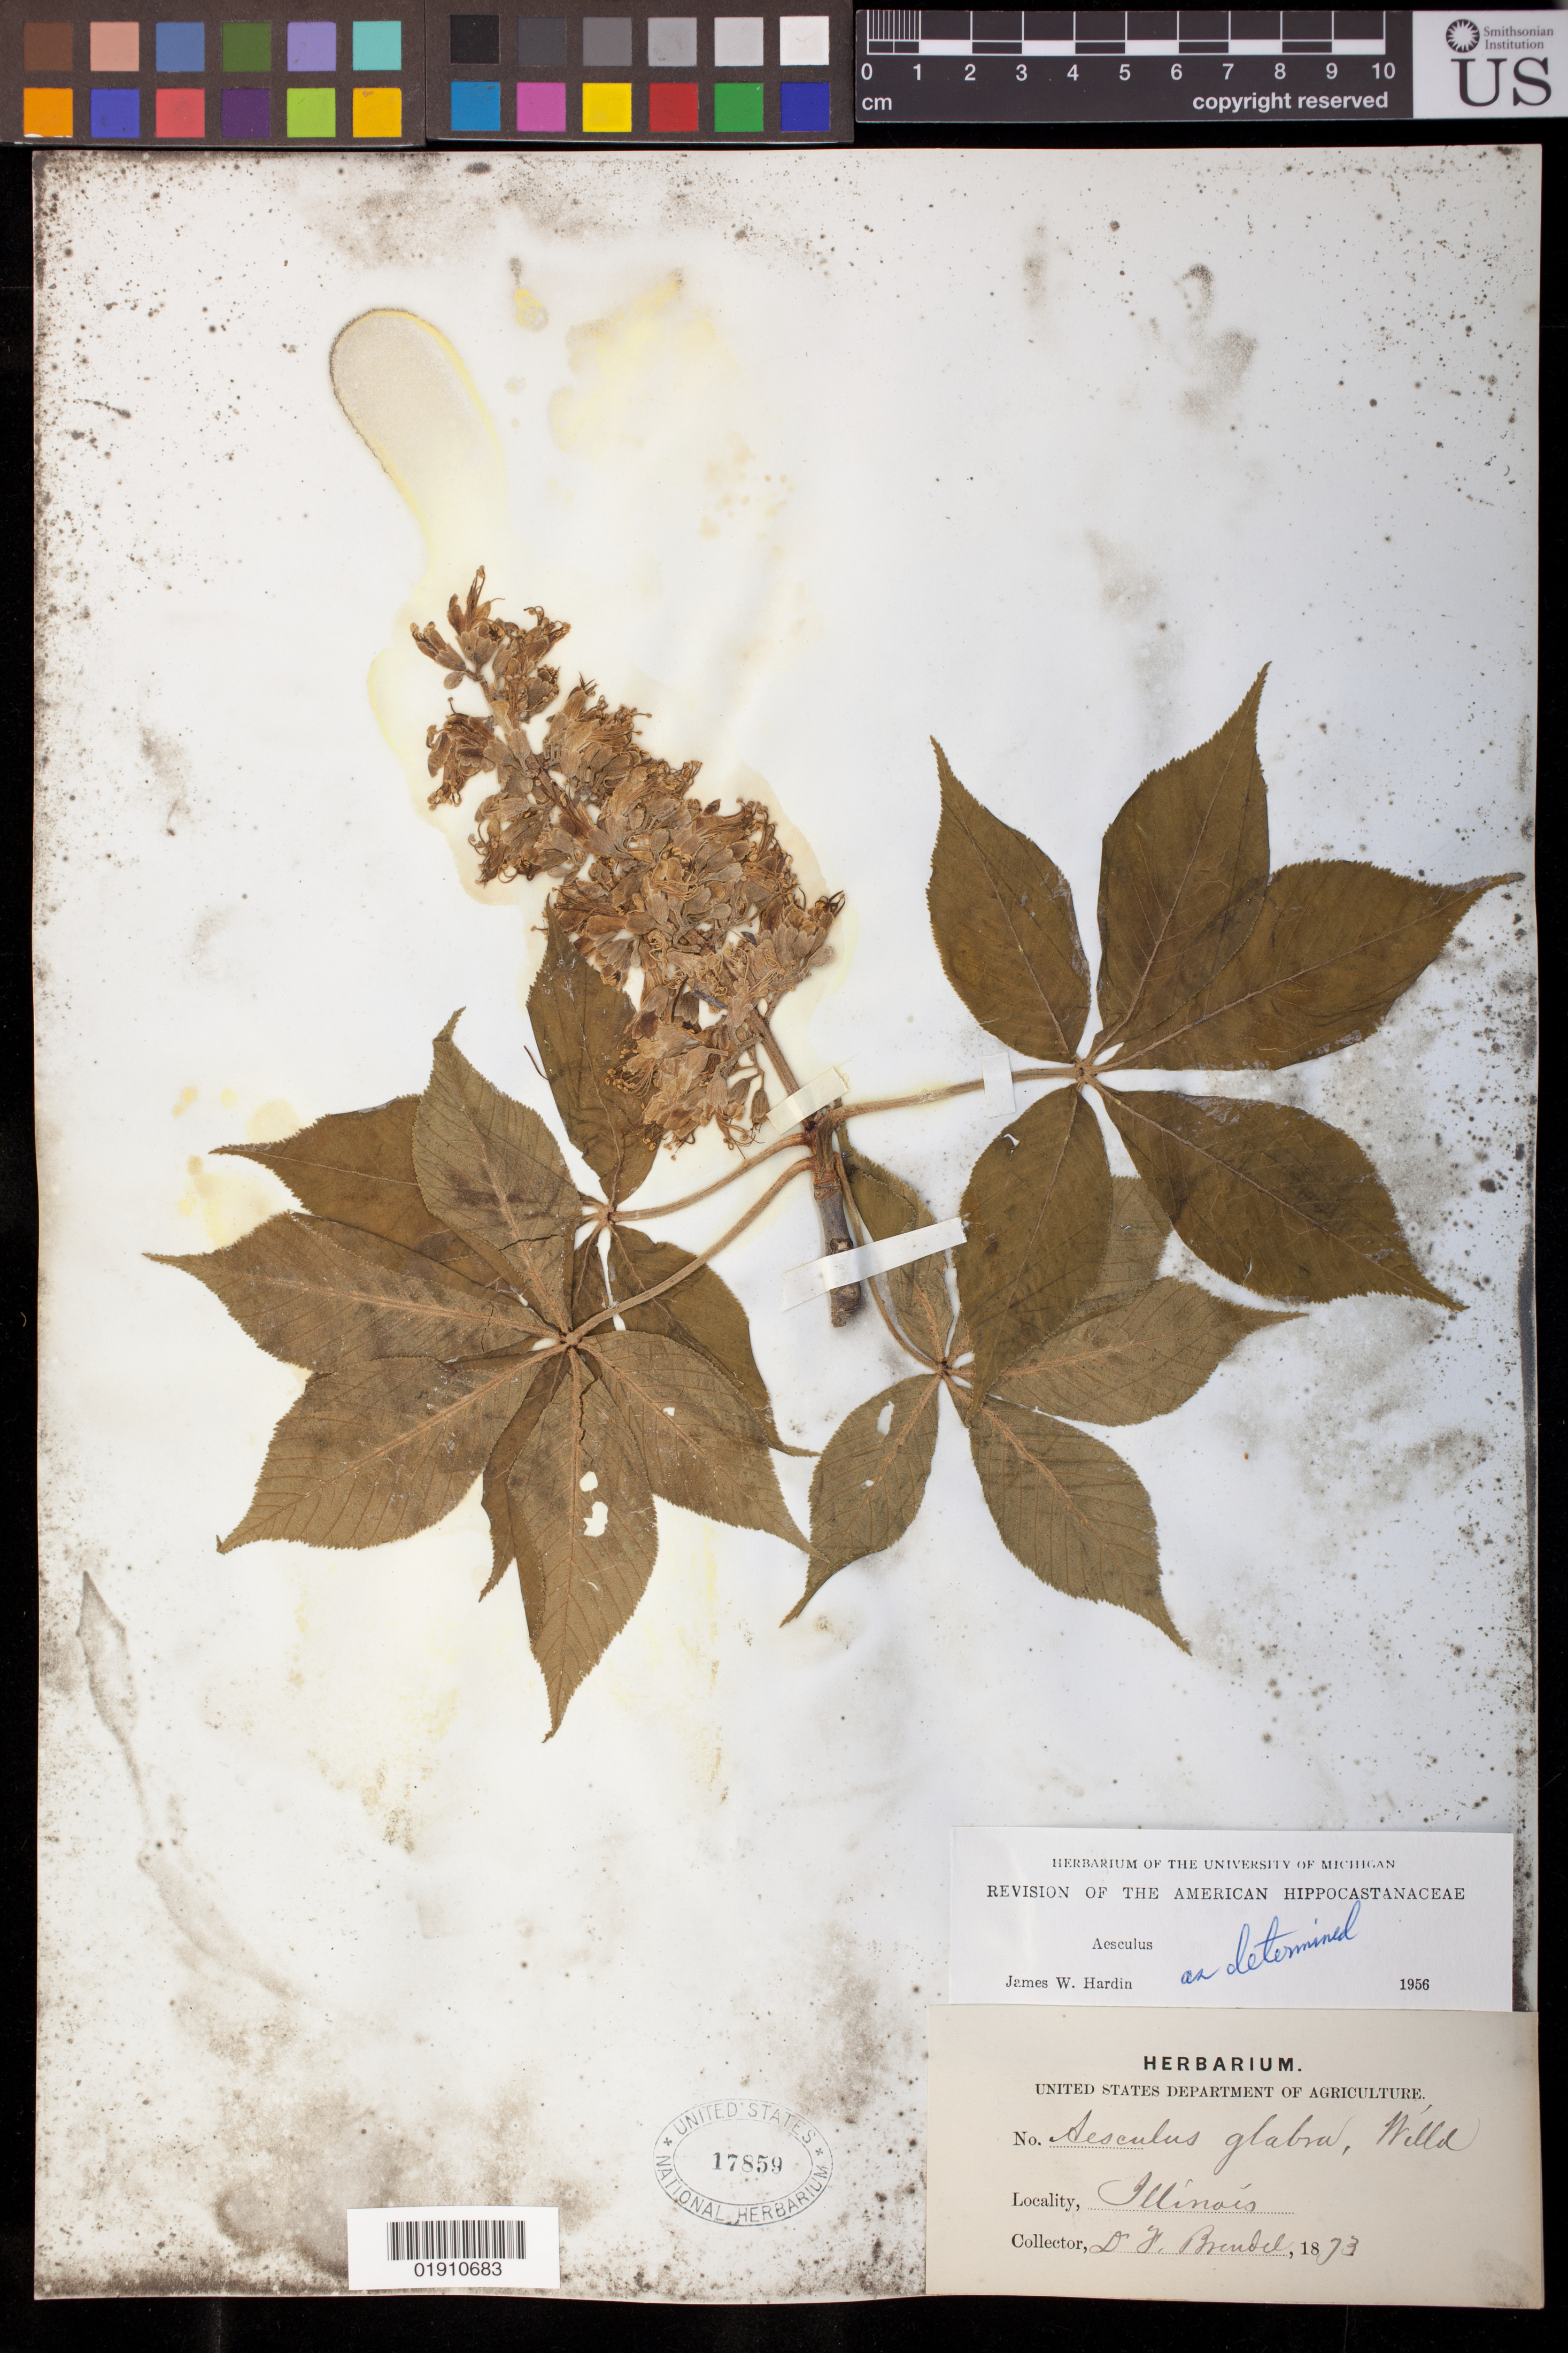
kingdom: Plantae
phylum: Tracheophyta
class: Magnoliopsida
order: Sapindales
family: Sapindaceae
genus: Aesculus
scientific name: Aesculus glabra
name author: Willd.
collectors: F. Brendel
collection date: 1873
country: United States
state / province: Illinois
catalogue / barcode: US 17859